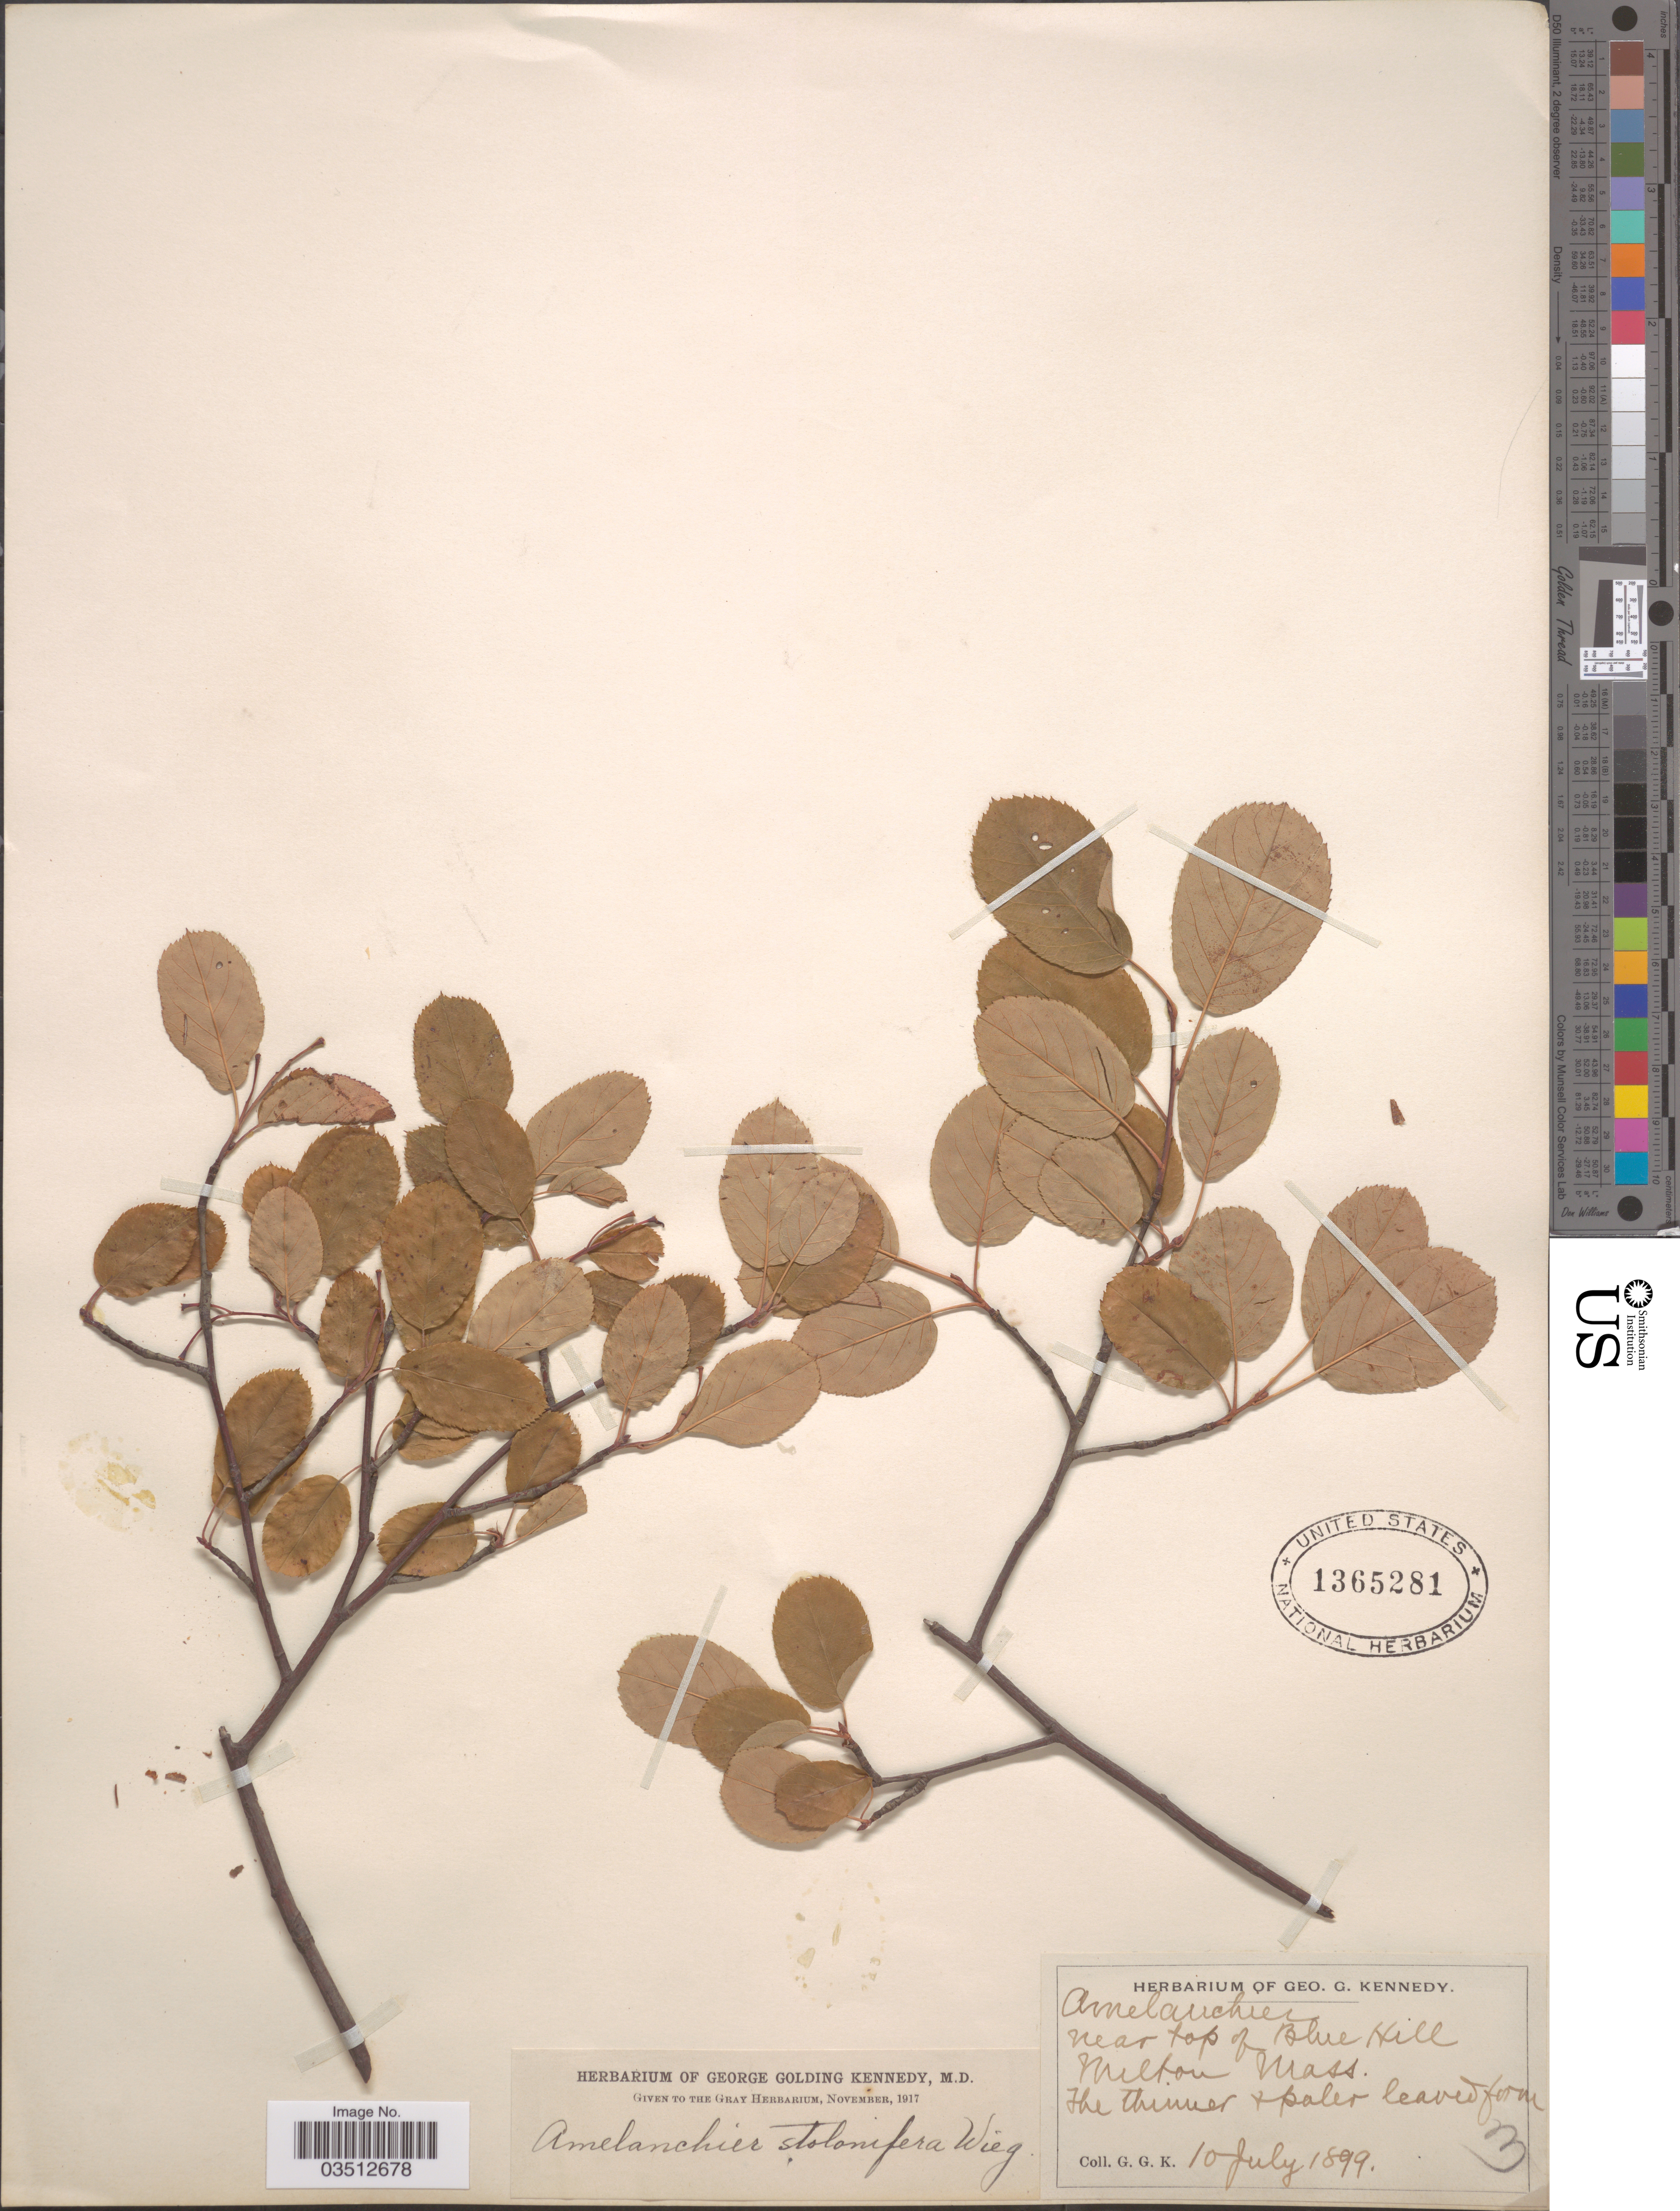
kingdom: Plantae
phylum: Tracheophyta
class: Magnoliopsida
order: Rosales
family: Rosaceae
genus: Amelanchier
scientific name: Amelanchier stolonifera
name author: Wiegand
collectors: G. Kennedy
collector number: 3?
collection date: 1899-07-10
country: United States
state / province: Massachusetts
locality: Near top of Blue Hill, Milton.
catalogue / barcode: US 1365281